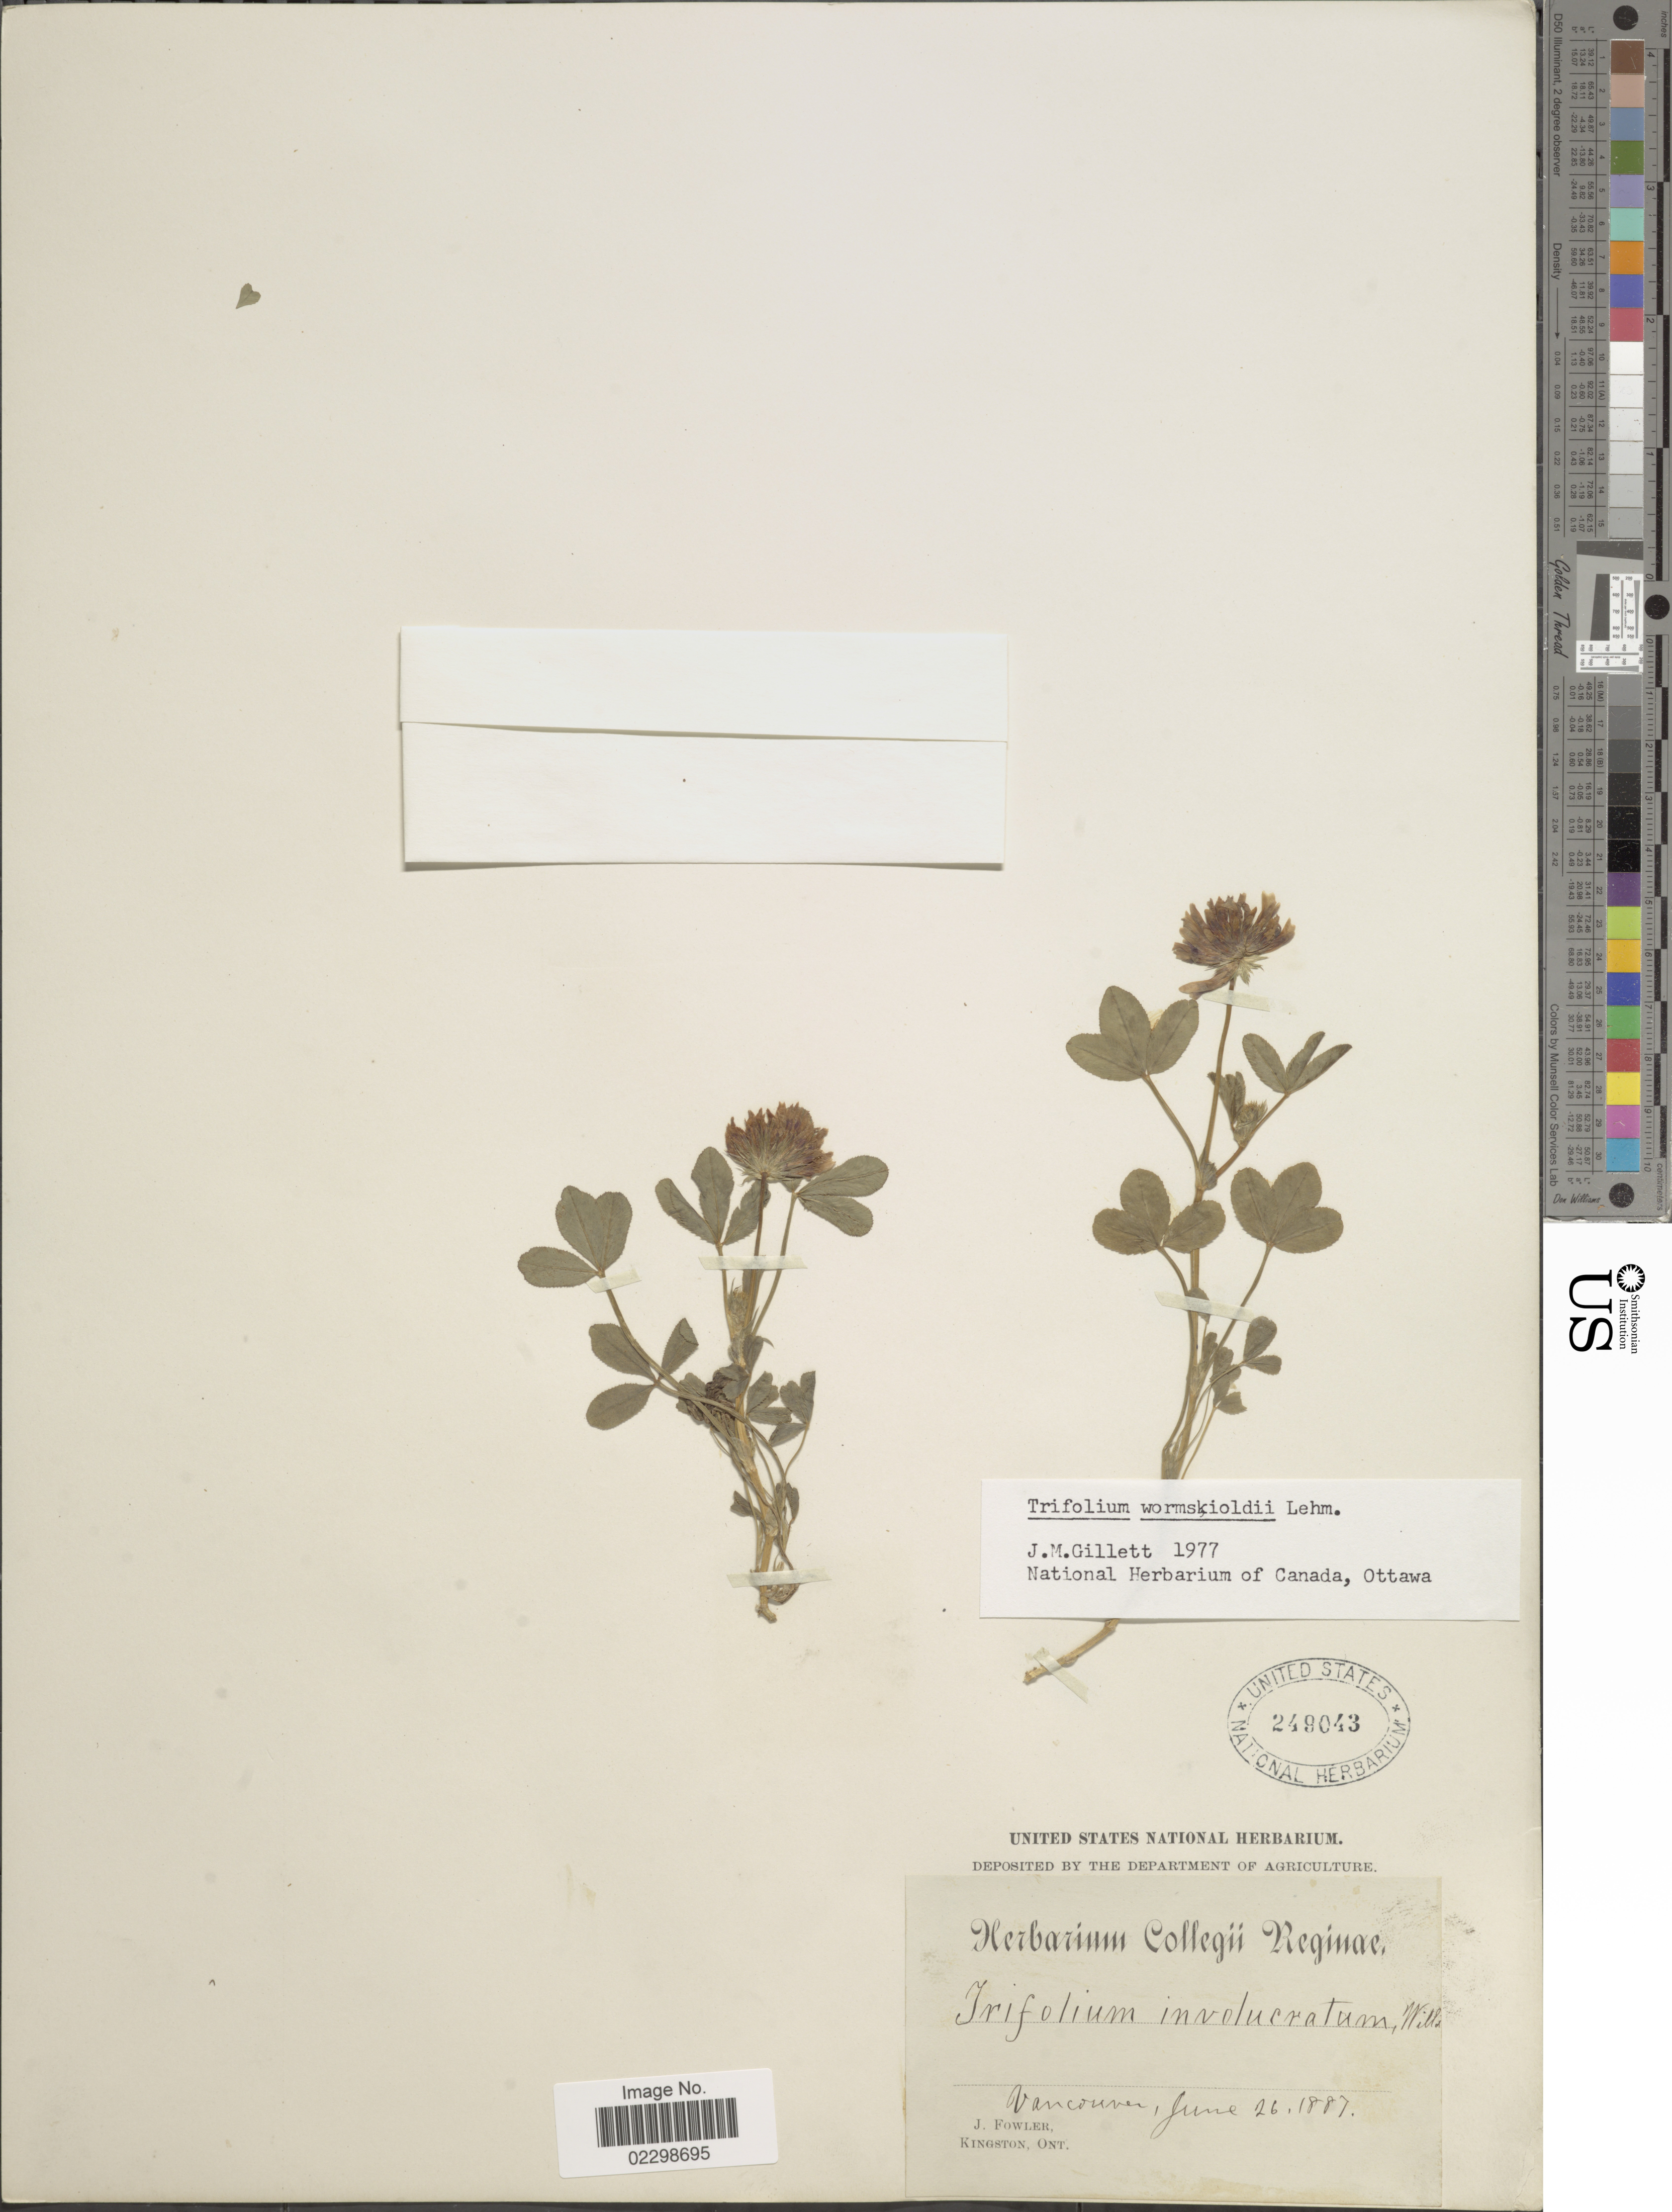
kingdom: Plantae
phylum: Tracheophyta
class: Magnoliopsida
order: Fabales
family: Fabaceae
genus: Trifolium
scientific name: Trifolium wormskioldii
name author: Lehm.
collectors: J. P. Fowler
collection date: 1887-06-26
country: Canada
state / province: British Columbia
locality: Vancouver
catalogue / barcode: US 249043